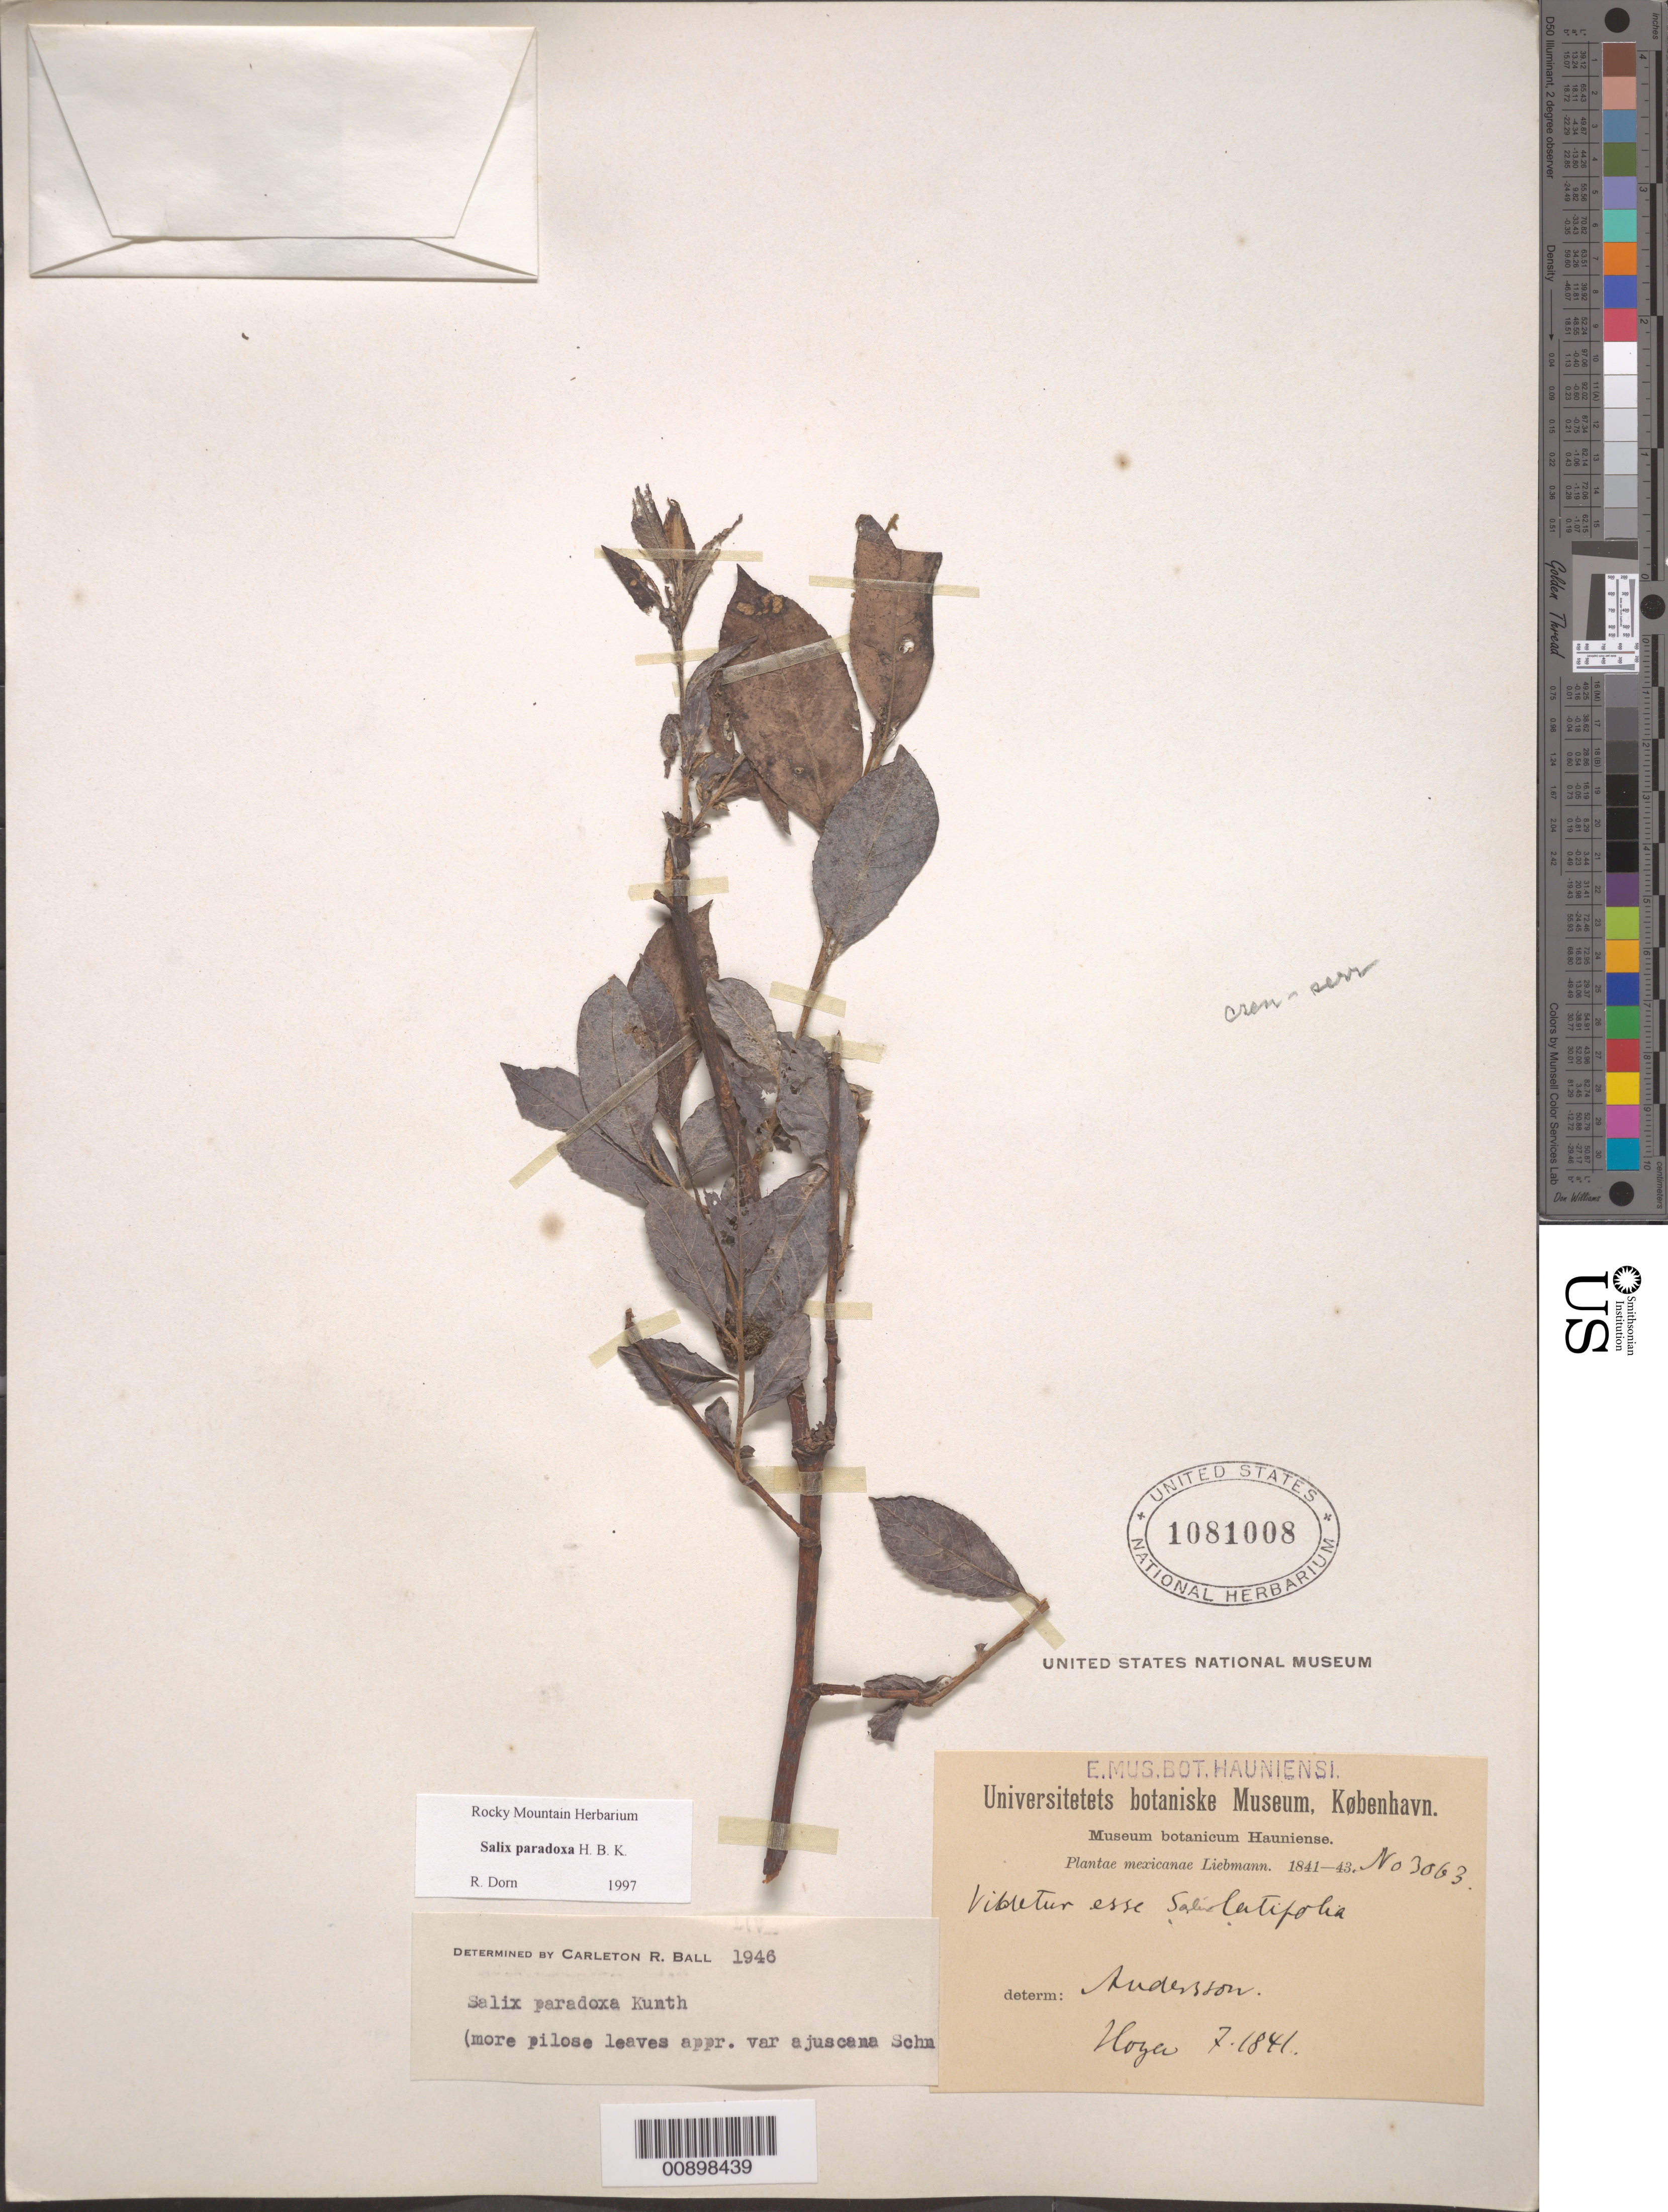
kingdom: Plantae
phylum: Tracheophyta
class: Magnoliopsida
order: Malpighiales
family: Salicaceae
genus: Salix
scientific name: Salix paradoxa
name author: Kunth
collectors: F. M. Liebmann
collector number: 3063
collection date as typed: Jul 1841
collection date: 1841-07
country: Mexico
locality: Hoya.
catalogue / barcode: US 1081008